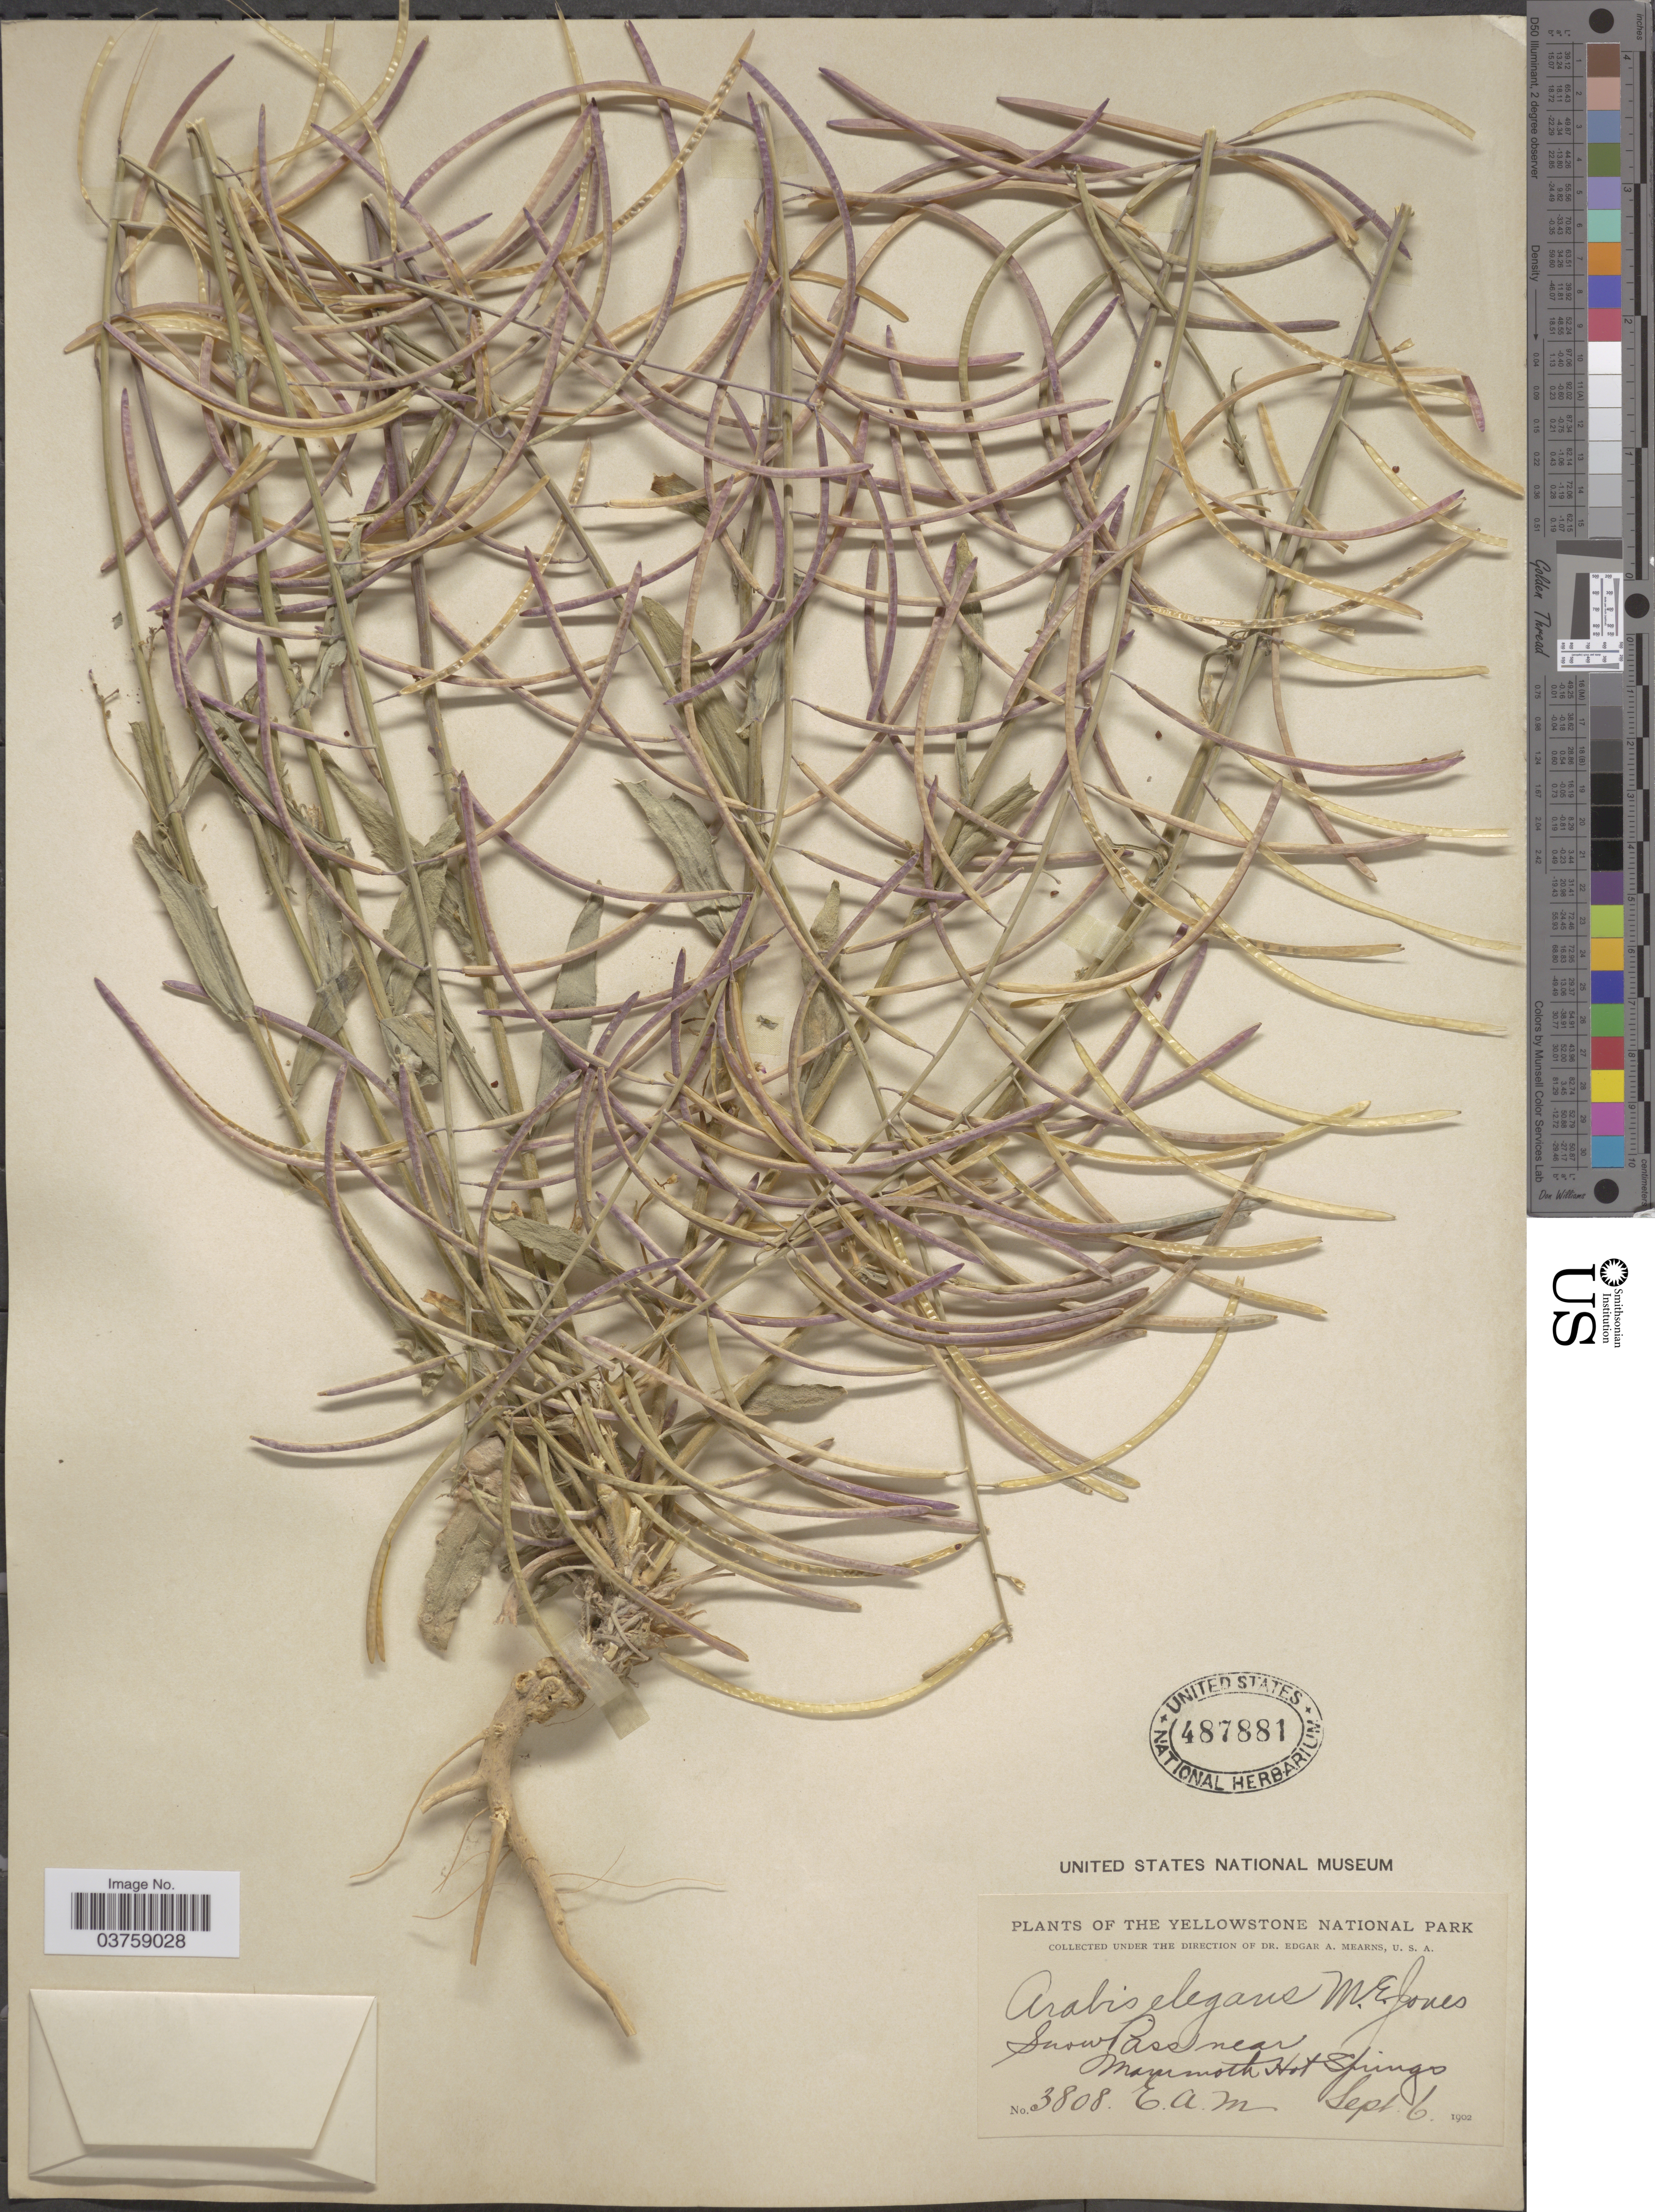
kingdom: Plantae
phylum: Tracheophyta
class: Magnoliopsida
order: Brassicales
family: Brassicaceae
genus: Arabis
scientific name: Arabis sparsiflora var. subvillosa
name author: (S. Watson) Rollins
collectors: E. A. Mearns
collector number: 3808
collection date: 1902-09-06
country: United States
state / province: Wyoming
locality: The Yellowstone National Park. Snow Pass near Mammoth Hot Springs.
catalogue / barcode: US 487881